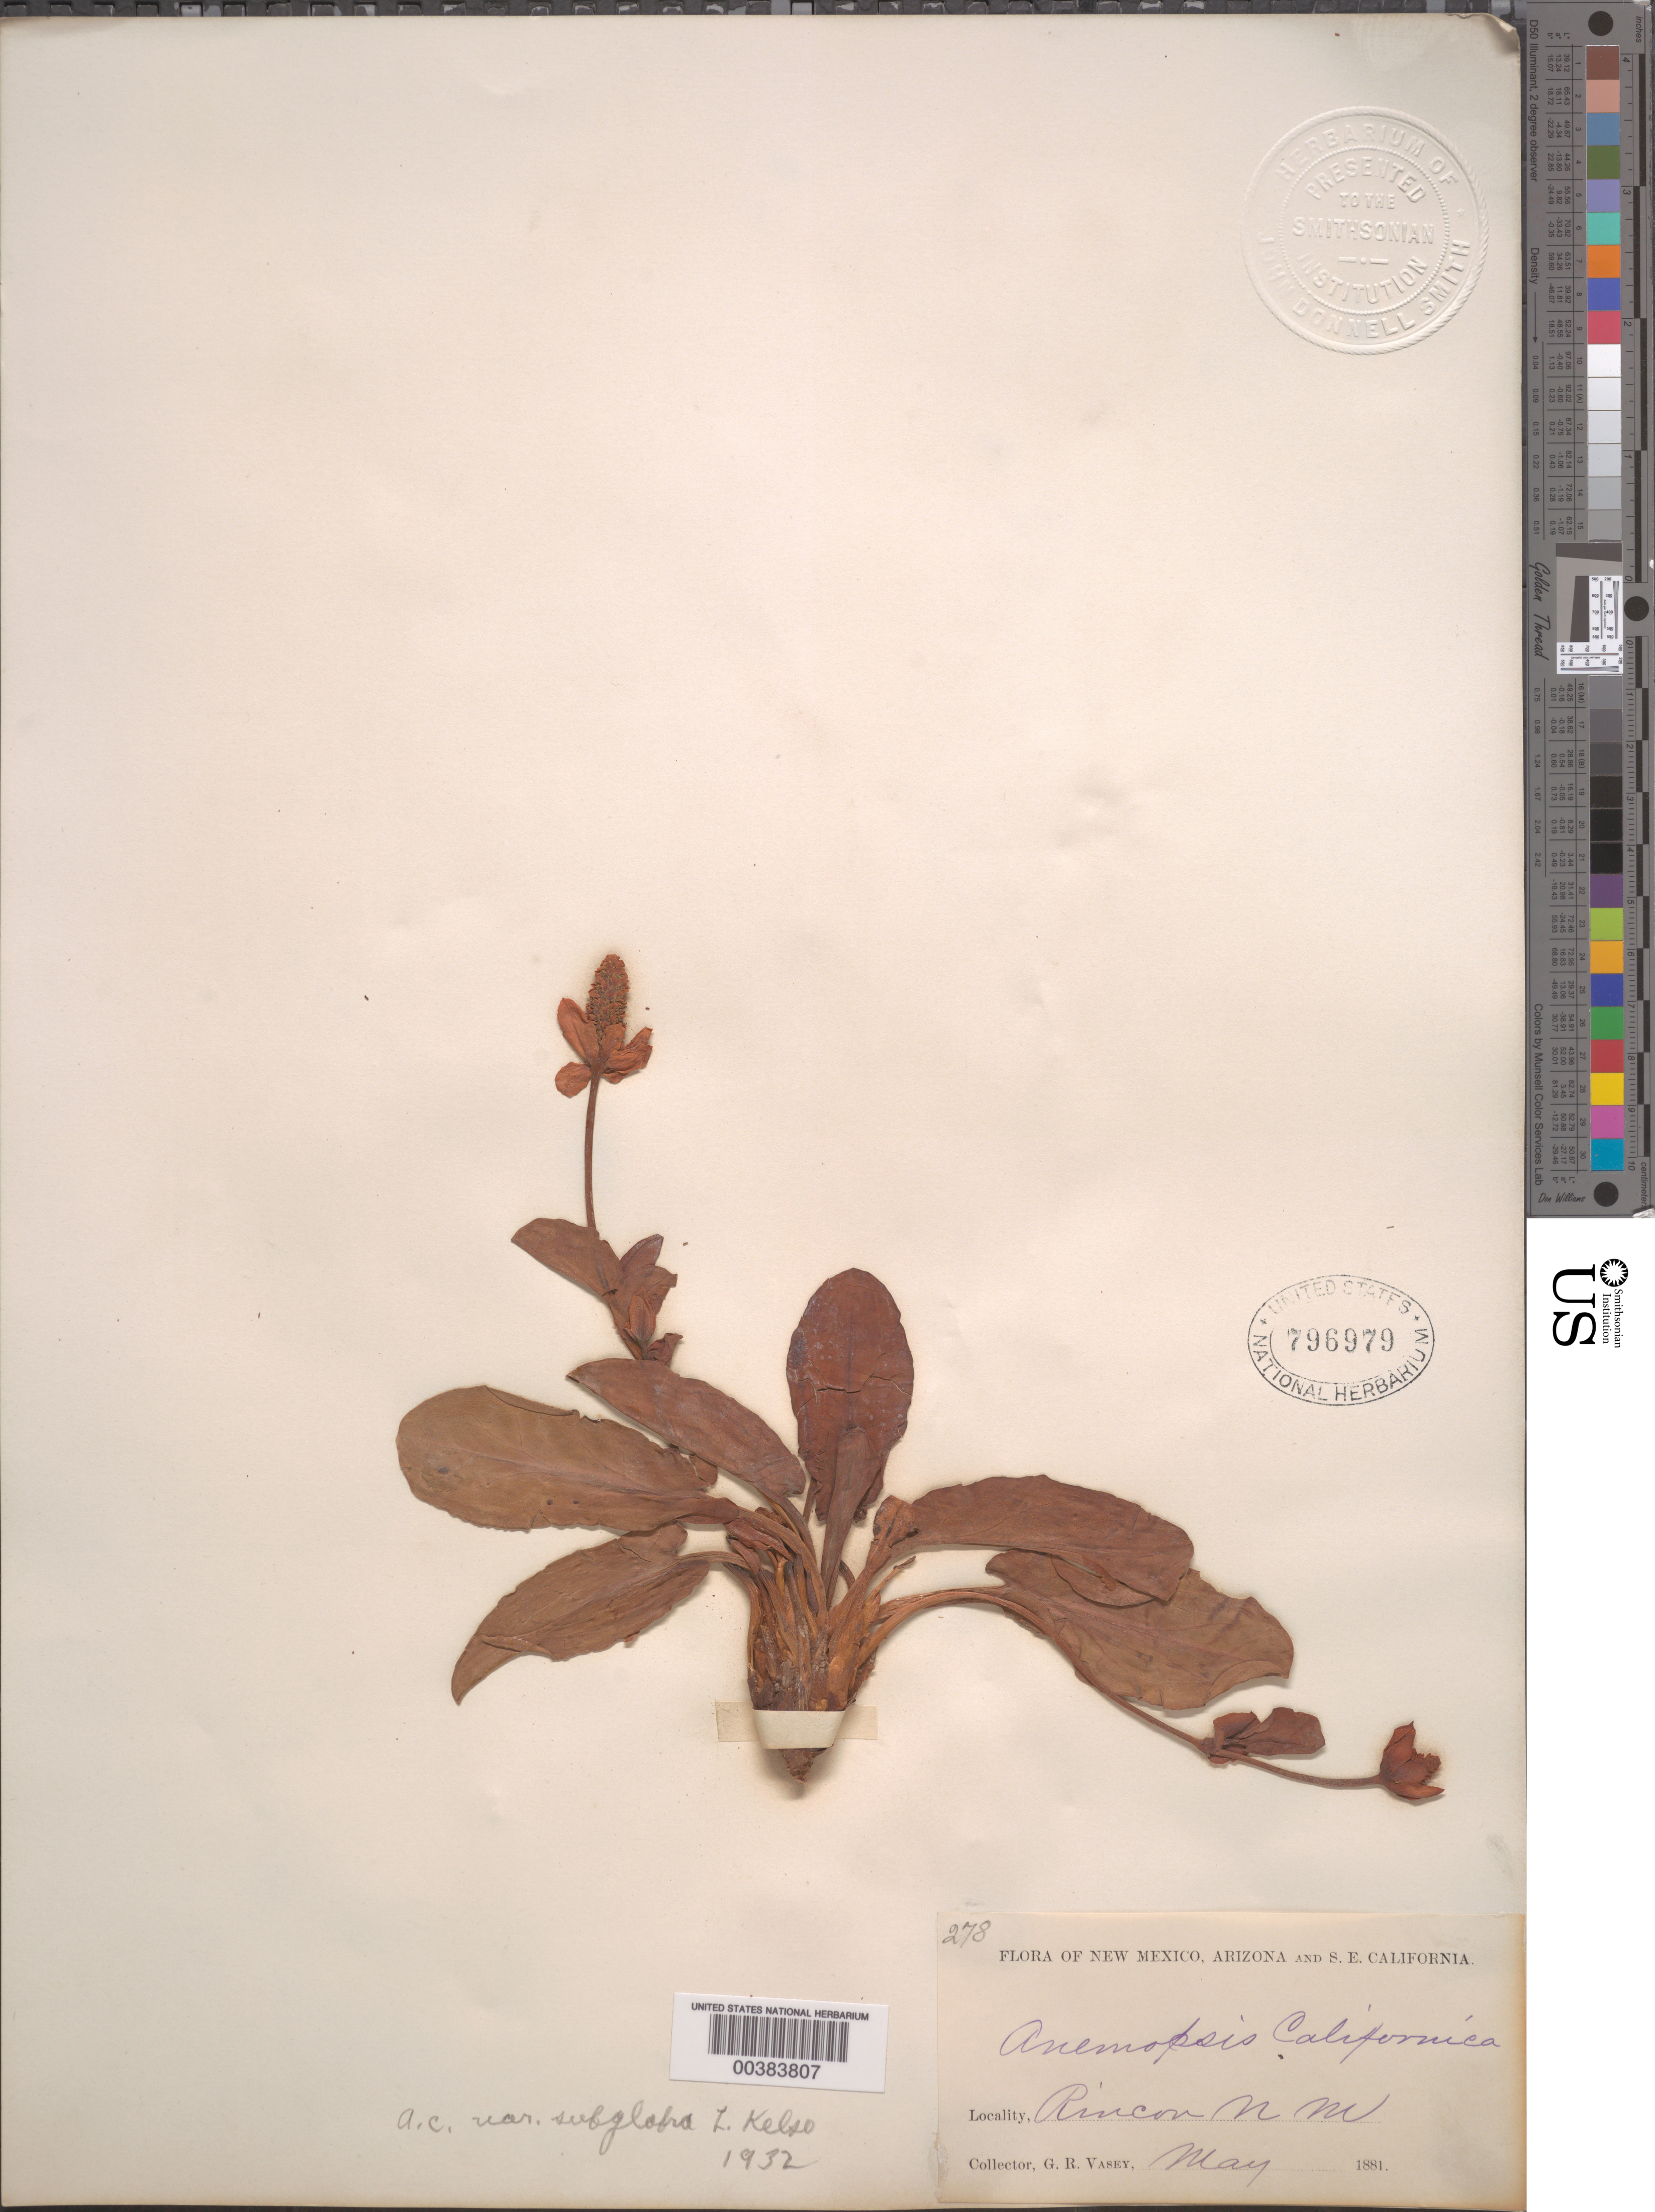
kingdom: Plantae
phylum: Tracheophyta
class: Magnoliopsida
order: Piperales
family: Saururaceae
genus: Anemopsis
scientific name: Anemopsis californica var. subglabra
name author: Kelso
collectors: G. R. Vasey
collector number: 278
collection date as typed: May 1881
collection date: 1881-05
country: United States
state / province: New Mexico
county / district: Dona Ana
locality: Rincon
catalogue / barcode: US 769979